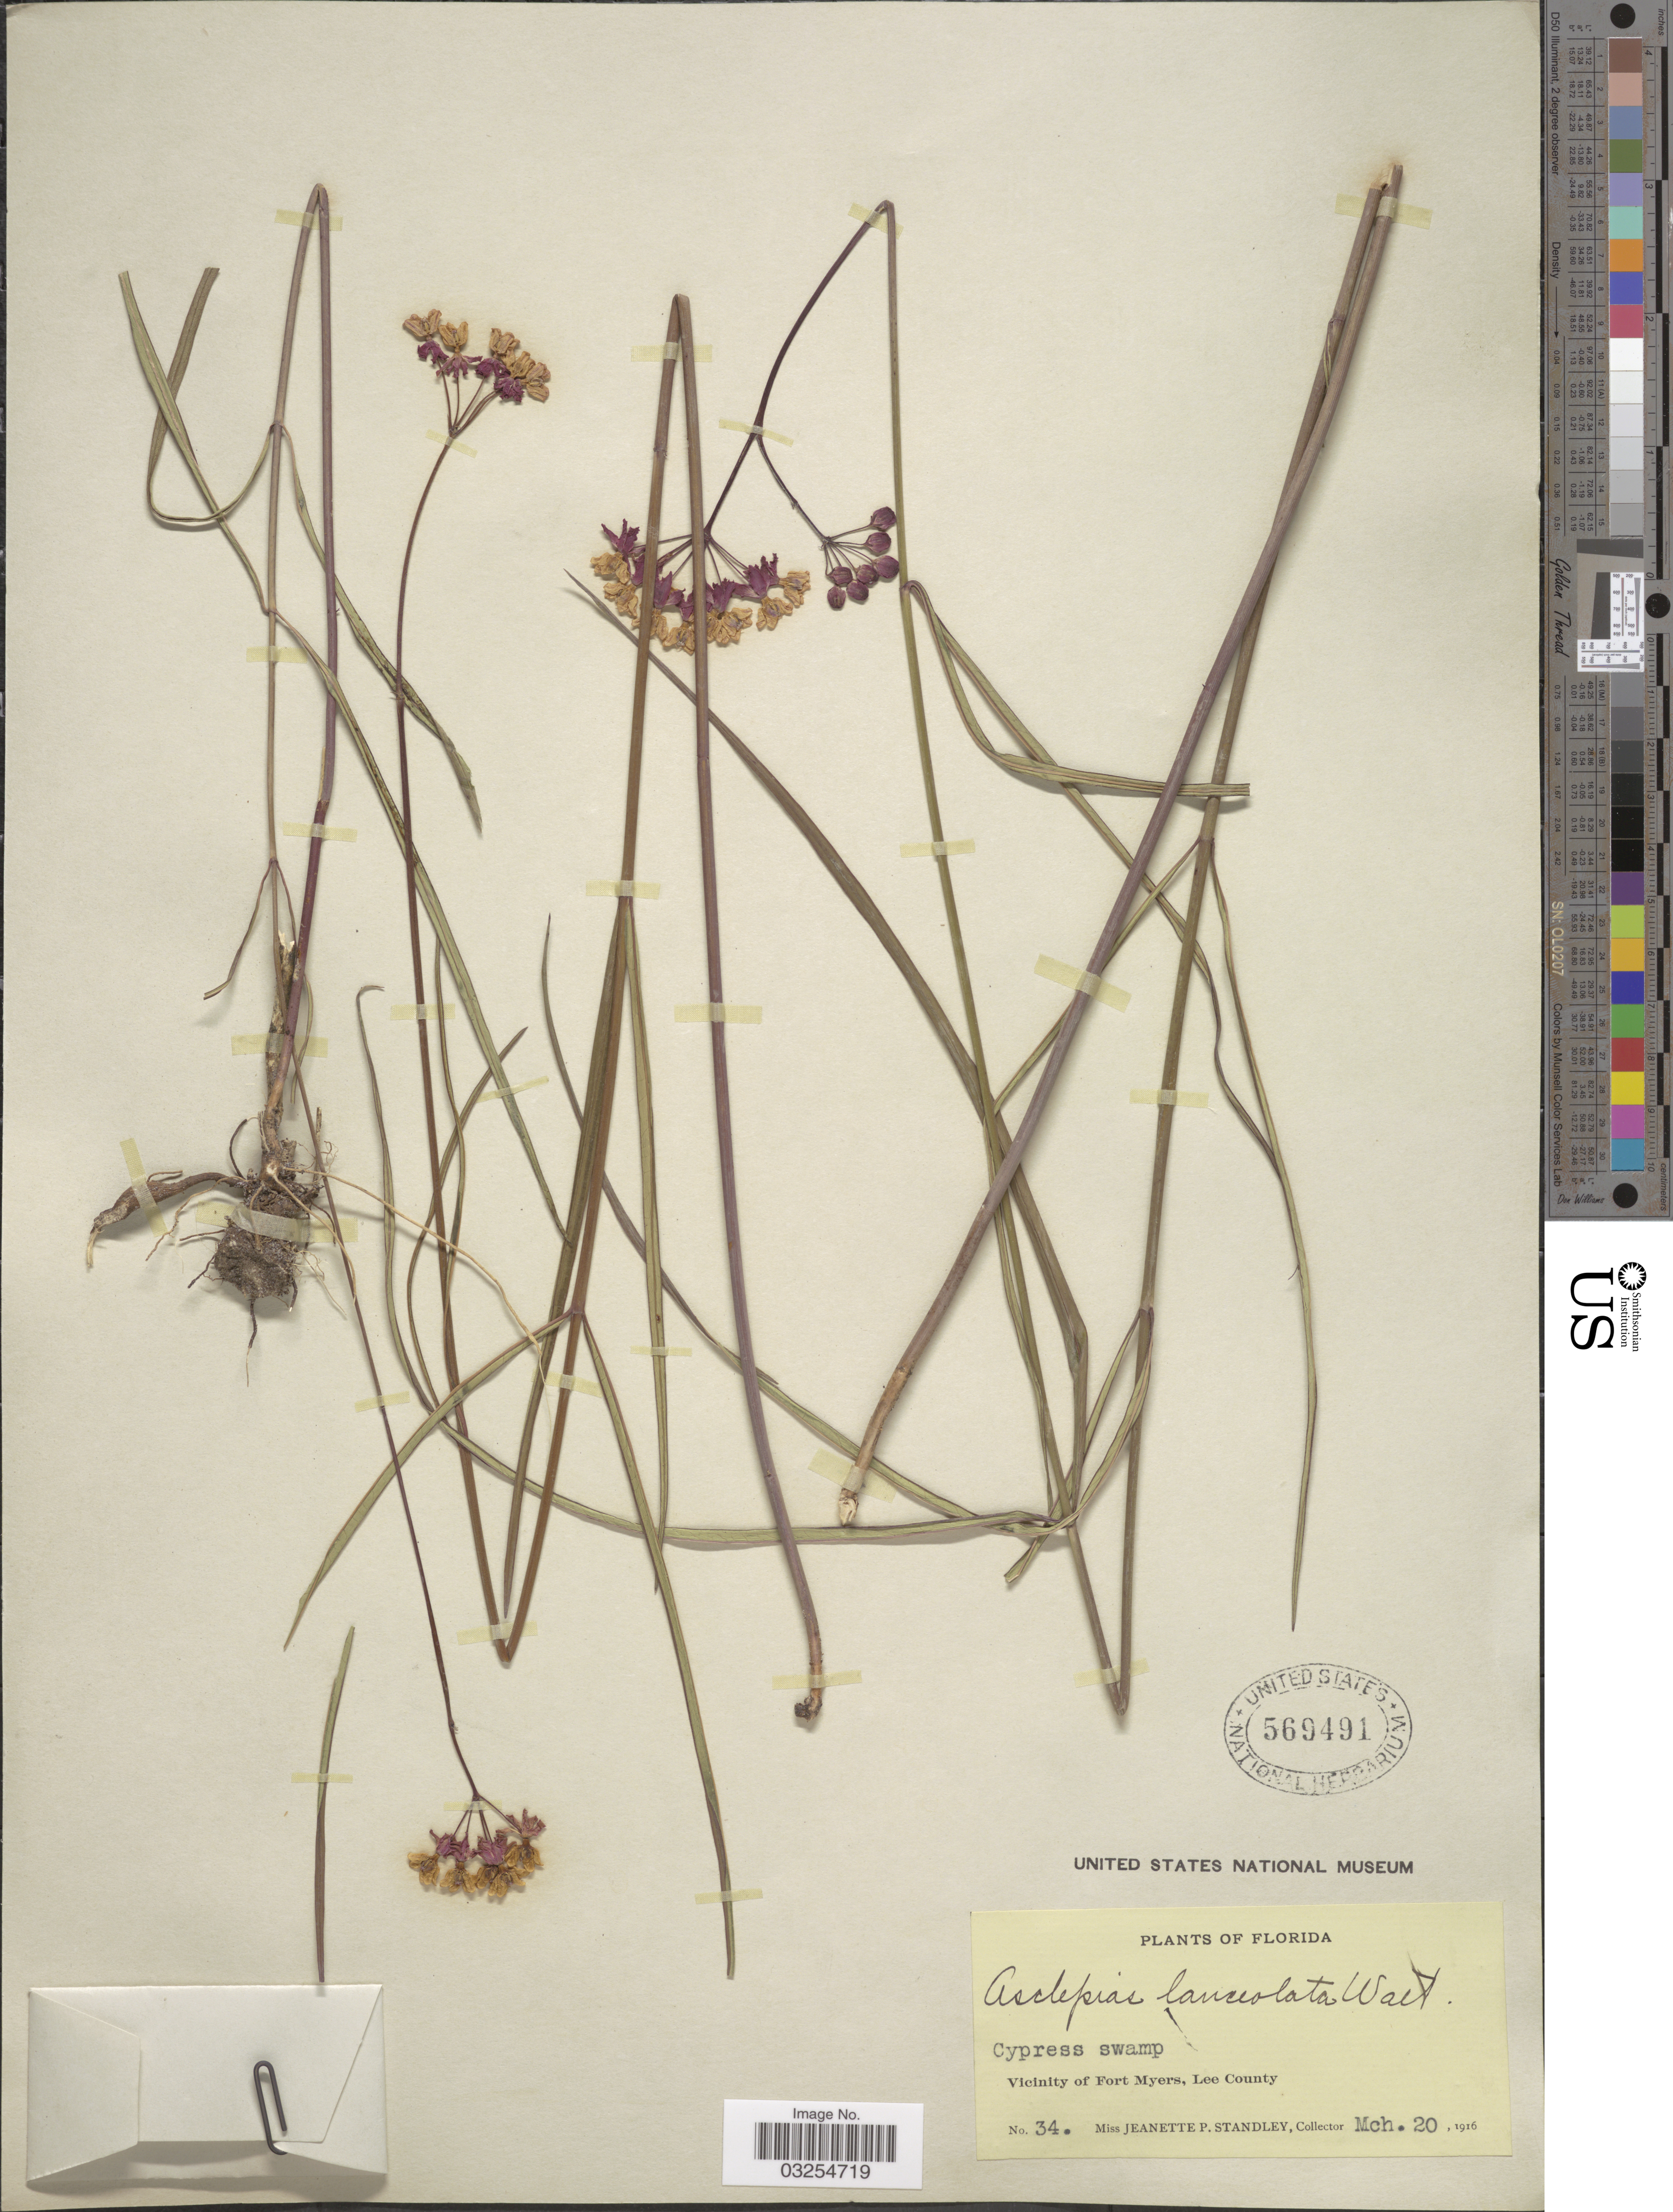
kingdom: Plantae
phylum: Tracheophyta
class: Magnoliopsida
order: Gentianales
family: Apocynaceae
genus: Asclepias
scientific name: Asclepias lanceolata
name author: Walter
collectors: J. P. Standley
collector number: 34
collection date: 1916-03-20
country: United States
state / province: Florida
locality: Cypress swamp. Vicinity of Fort Myers, Lee County.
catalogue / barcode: US 569491